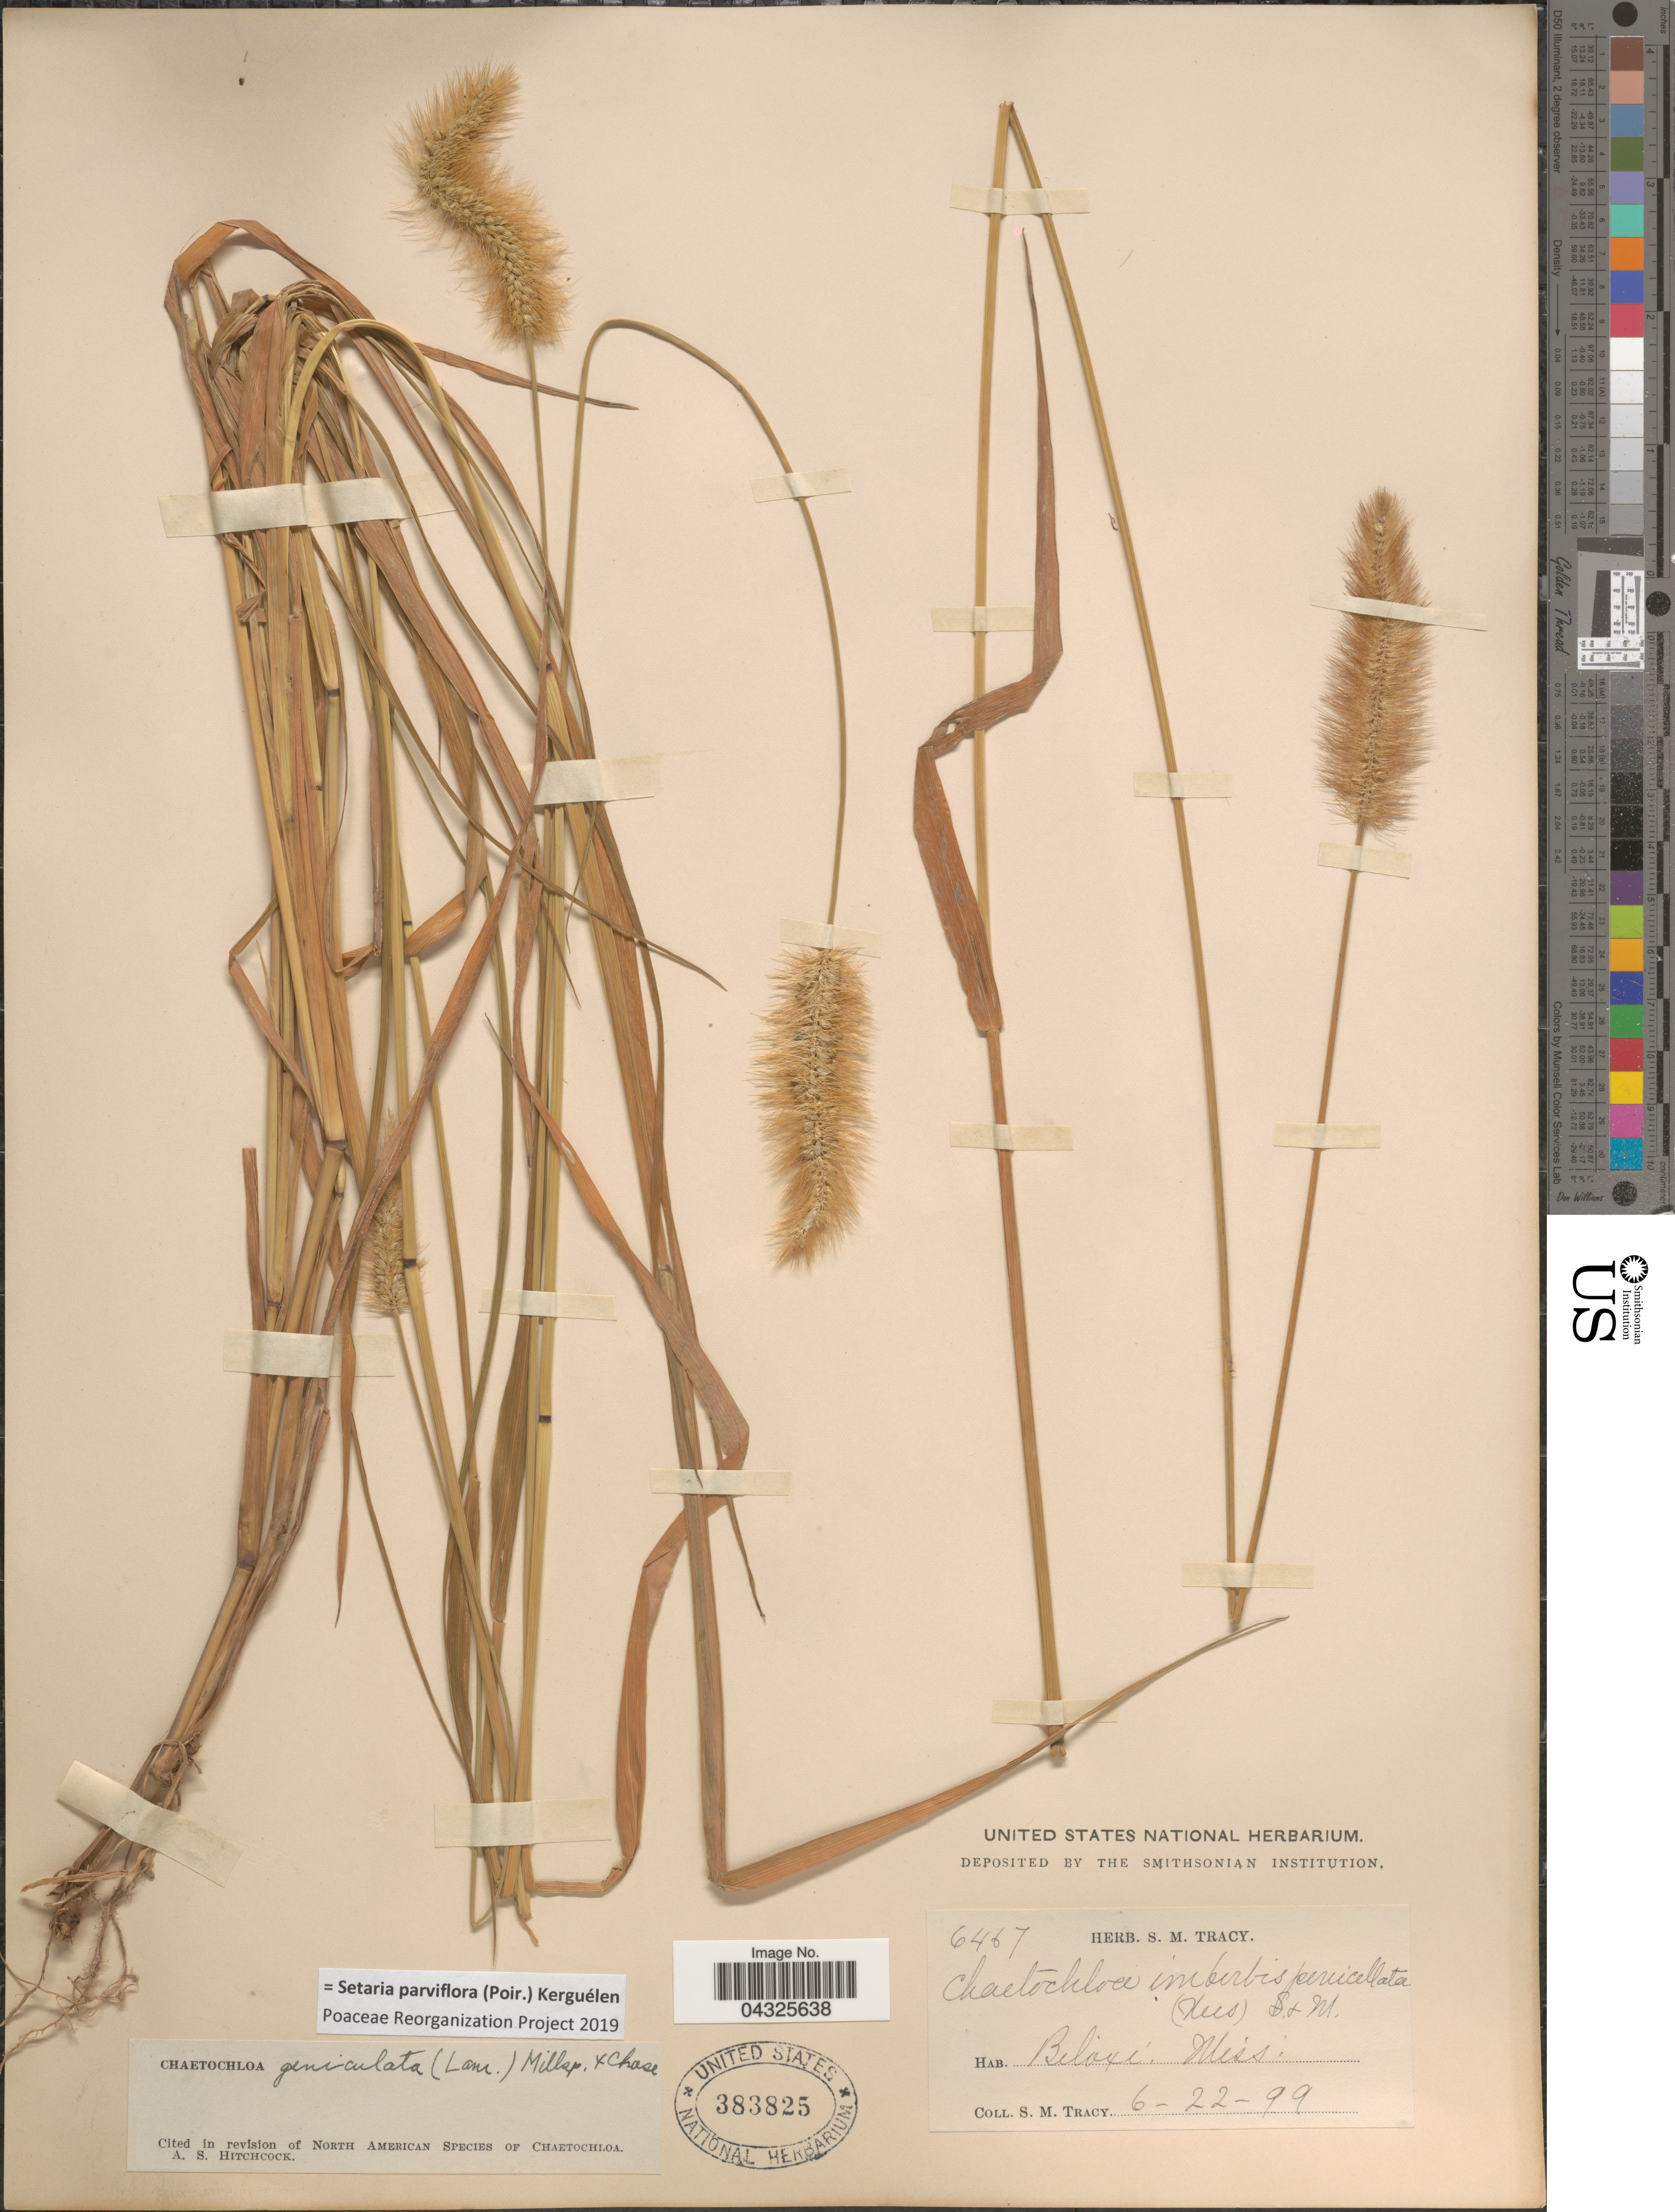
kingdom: Plantae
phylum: Tracheophyta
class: Liliopsida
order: Poales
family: Poaceae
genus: Setaria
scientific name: Setaria parviflora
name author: (Poir.) Kerguélen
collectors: S. M. Tracy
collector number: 6467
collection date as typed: Transcribed d/m/y: 22/6/99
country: United States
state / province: Mississippi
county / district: Harrison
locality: Biloxi.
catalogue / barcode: US 383825